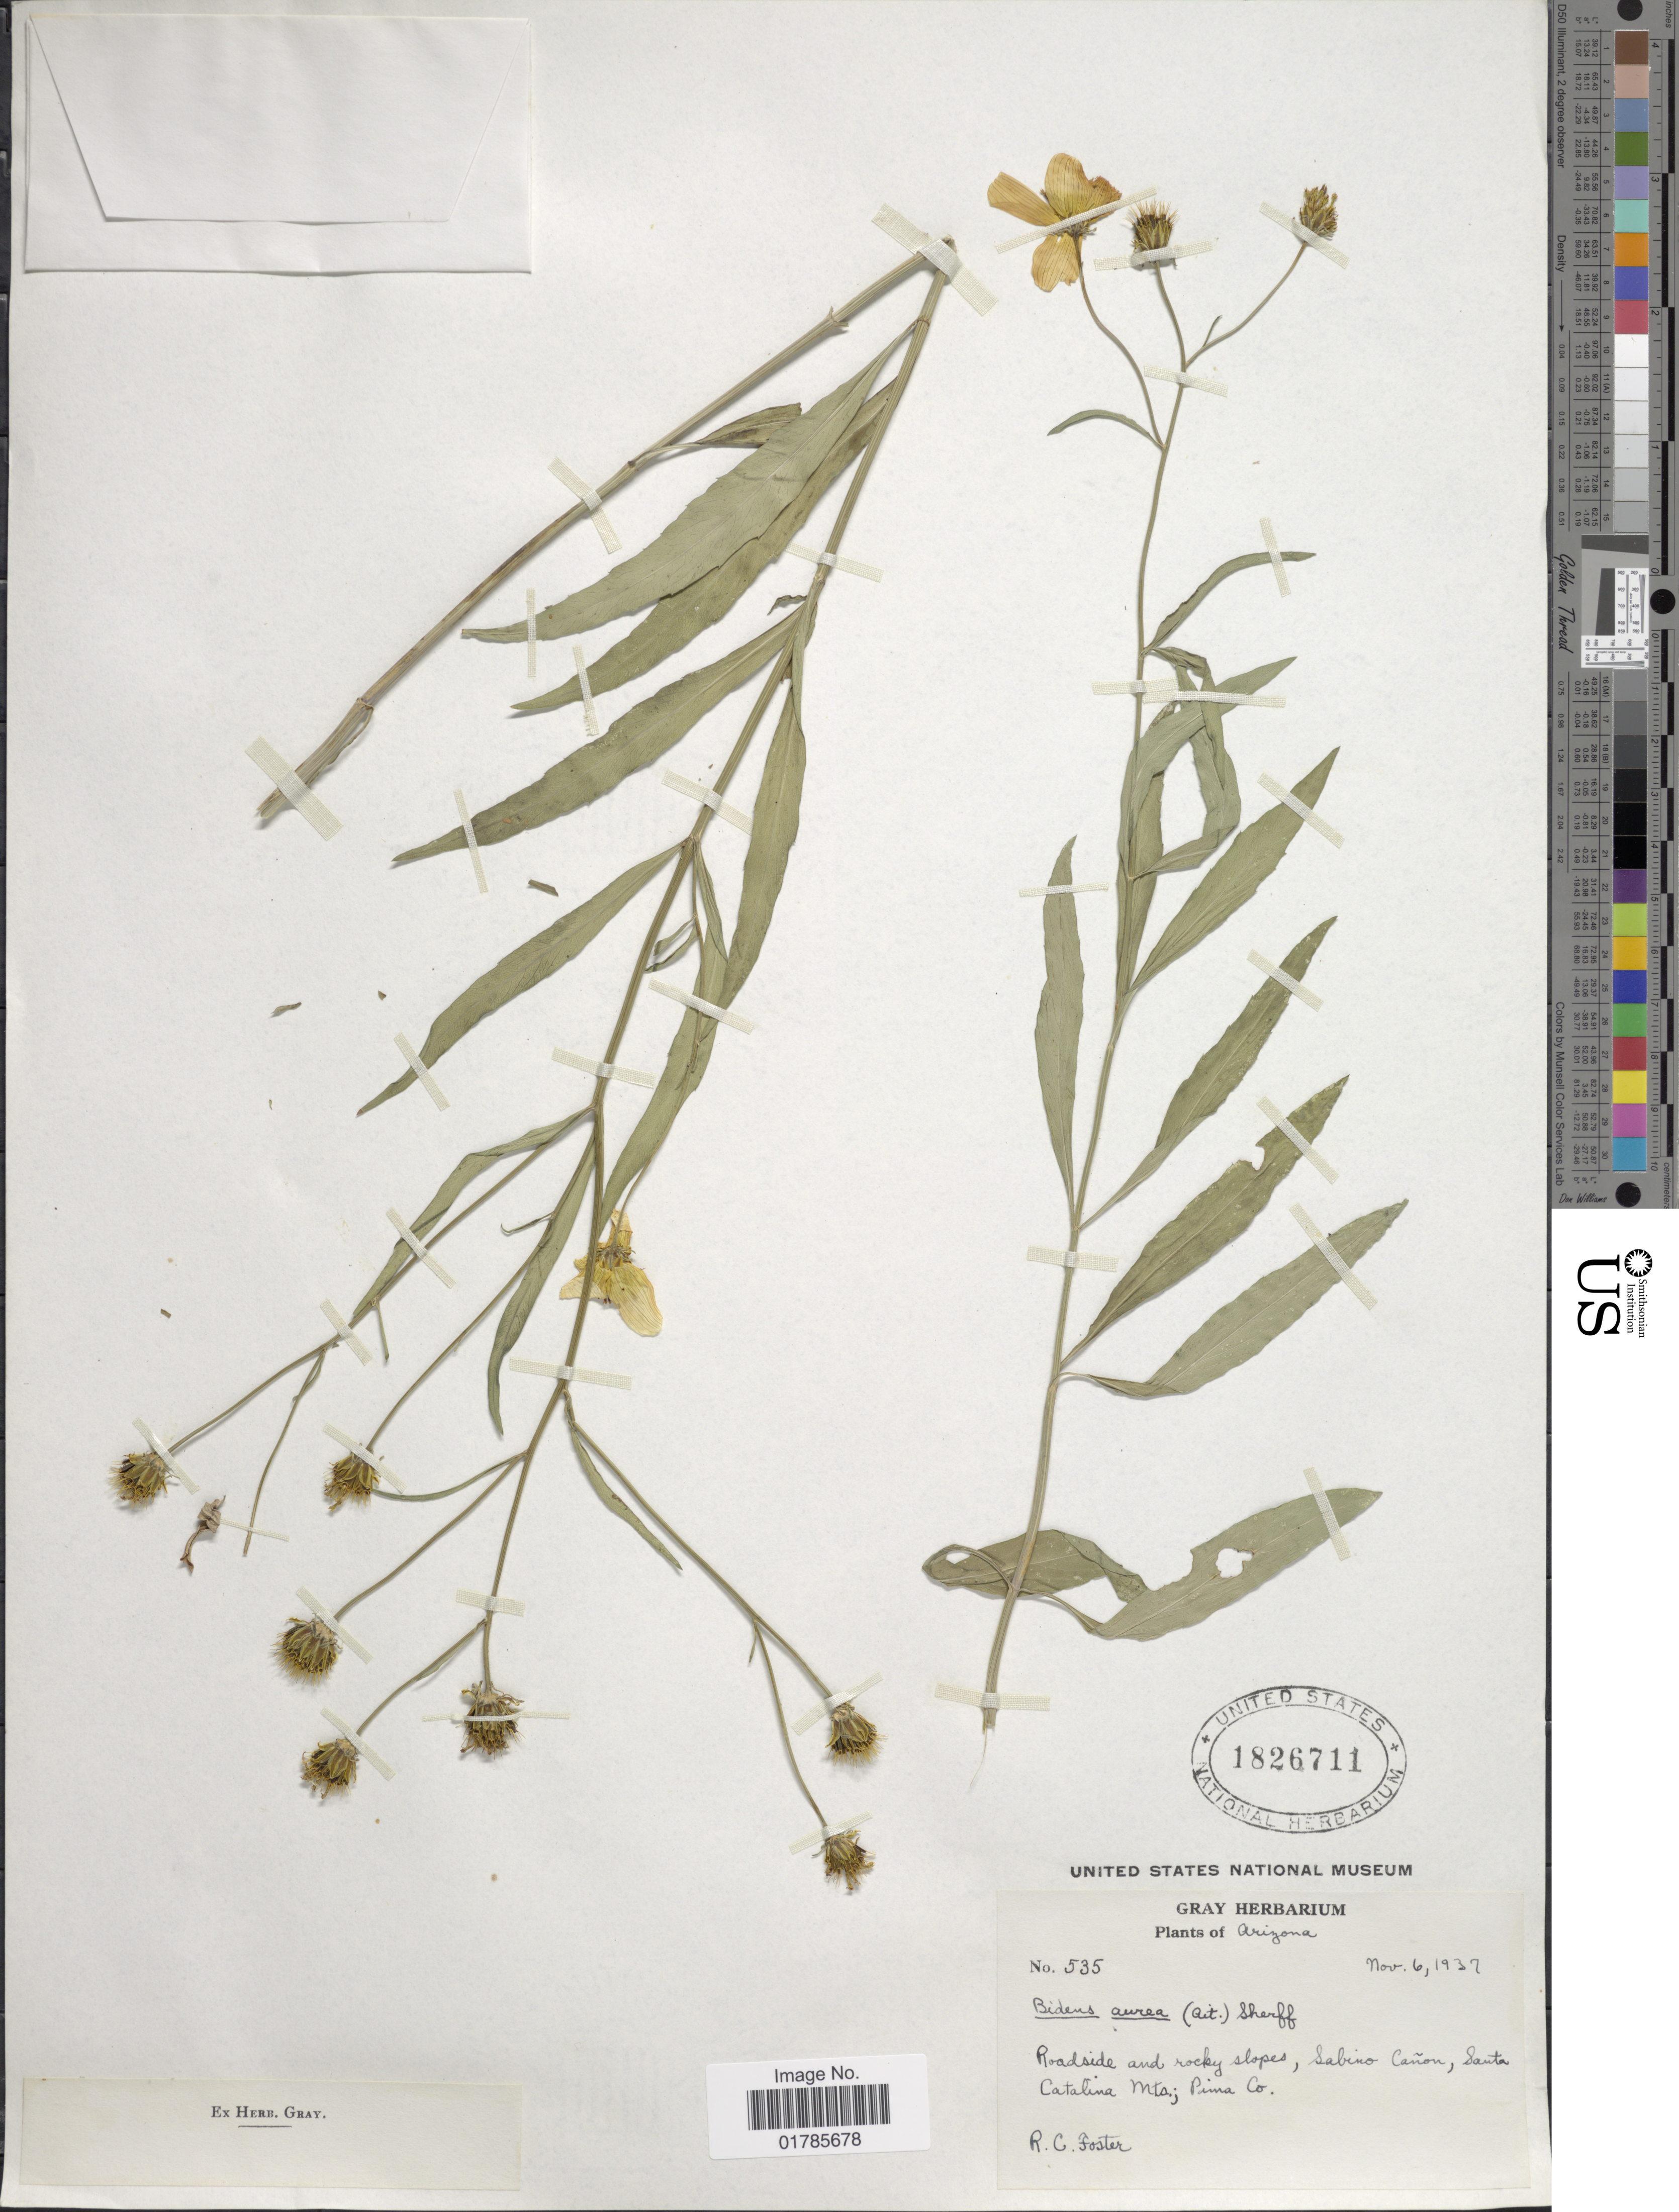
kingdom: Plantae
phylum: Tracheophyta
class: Magnoliopsida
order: Asterales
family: Asteraceae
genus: Bidens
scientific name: Bidens aurea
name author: (Aiton) Sherff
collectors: R. C. Foster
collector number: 535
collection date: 1937-11-06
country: United States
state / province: Arizona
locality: Roadside and rocky slopes, Sabino Canon, Santa Catalina mts; Pima Co.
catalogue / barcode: US 1826711